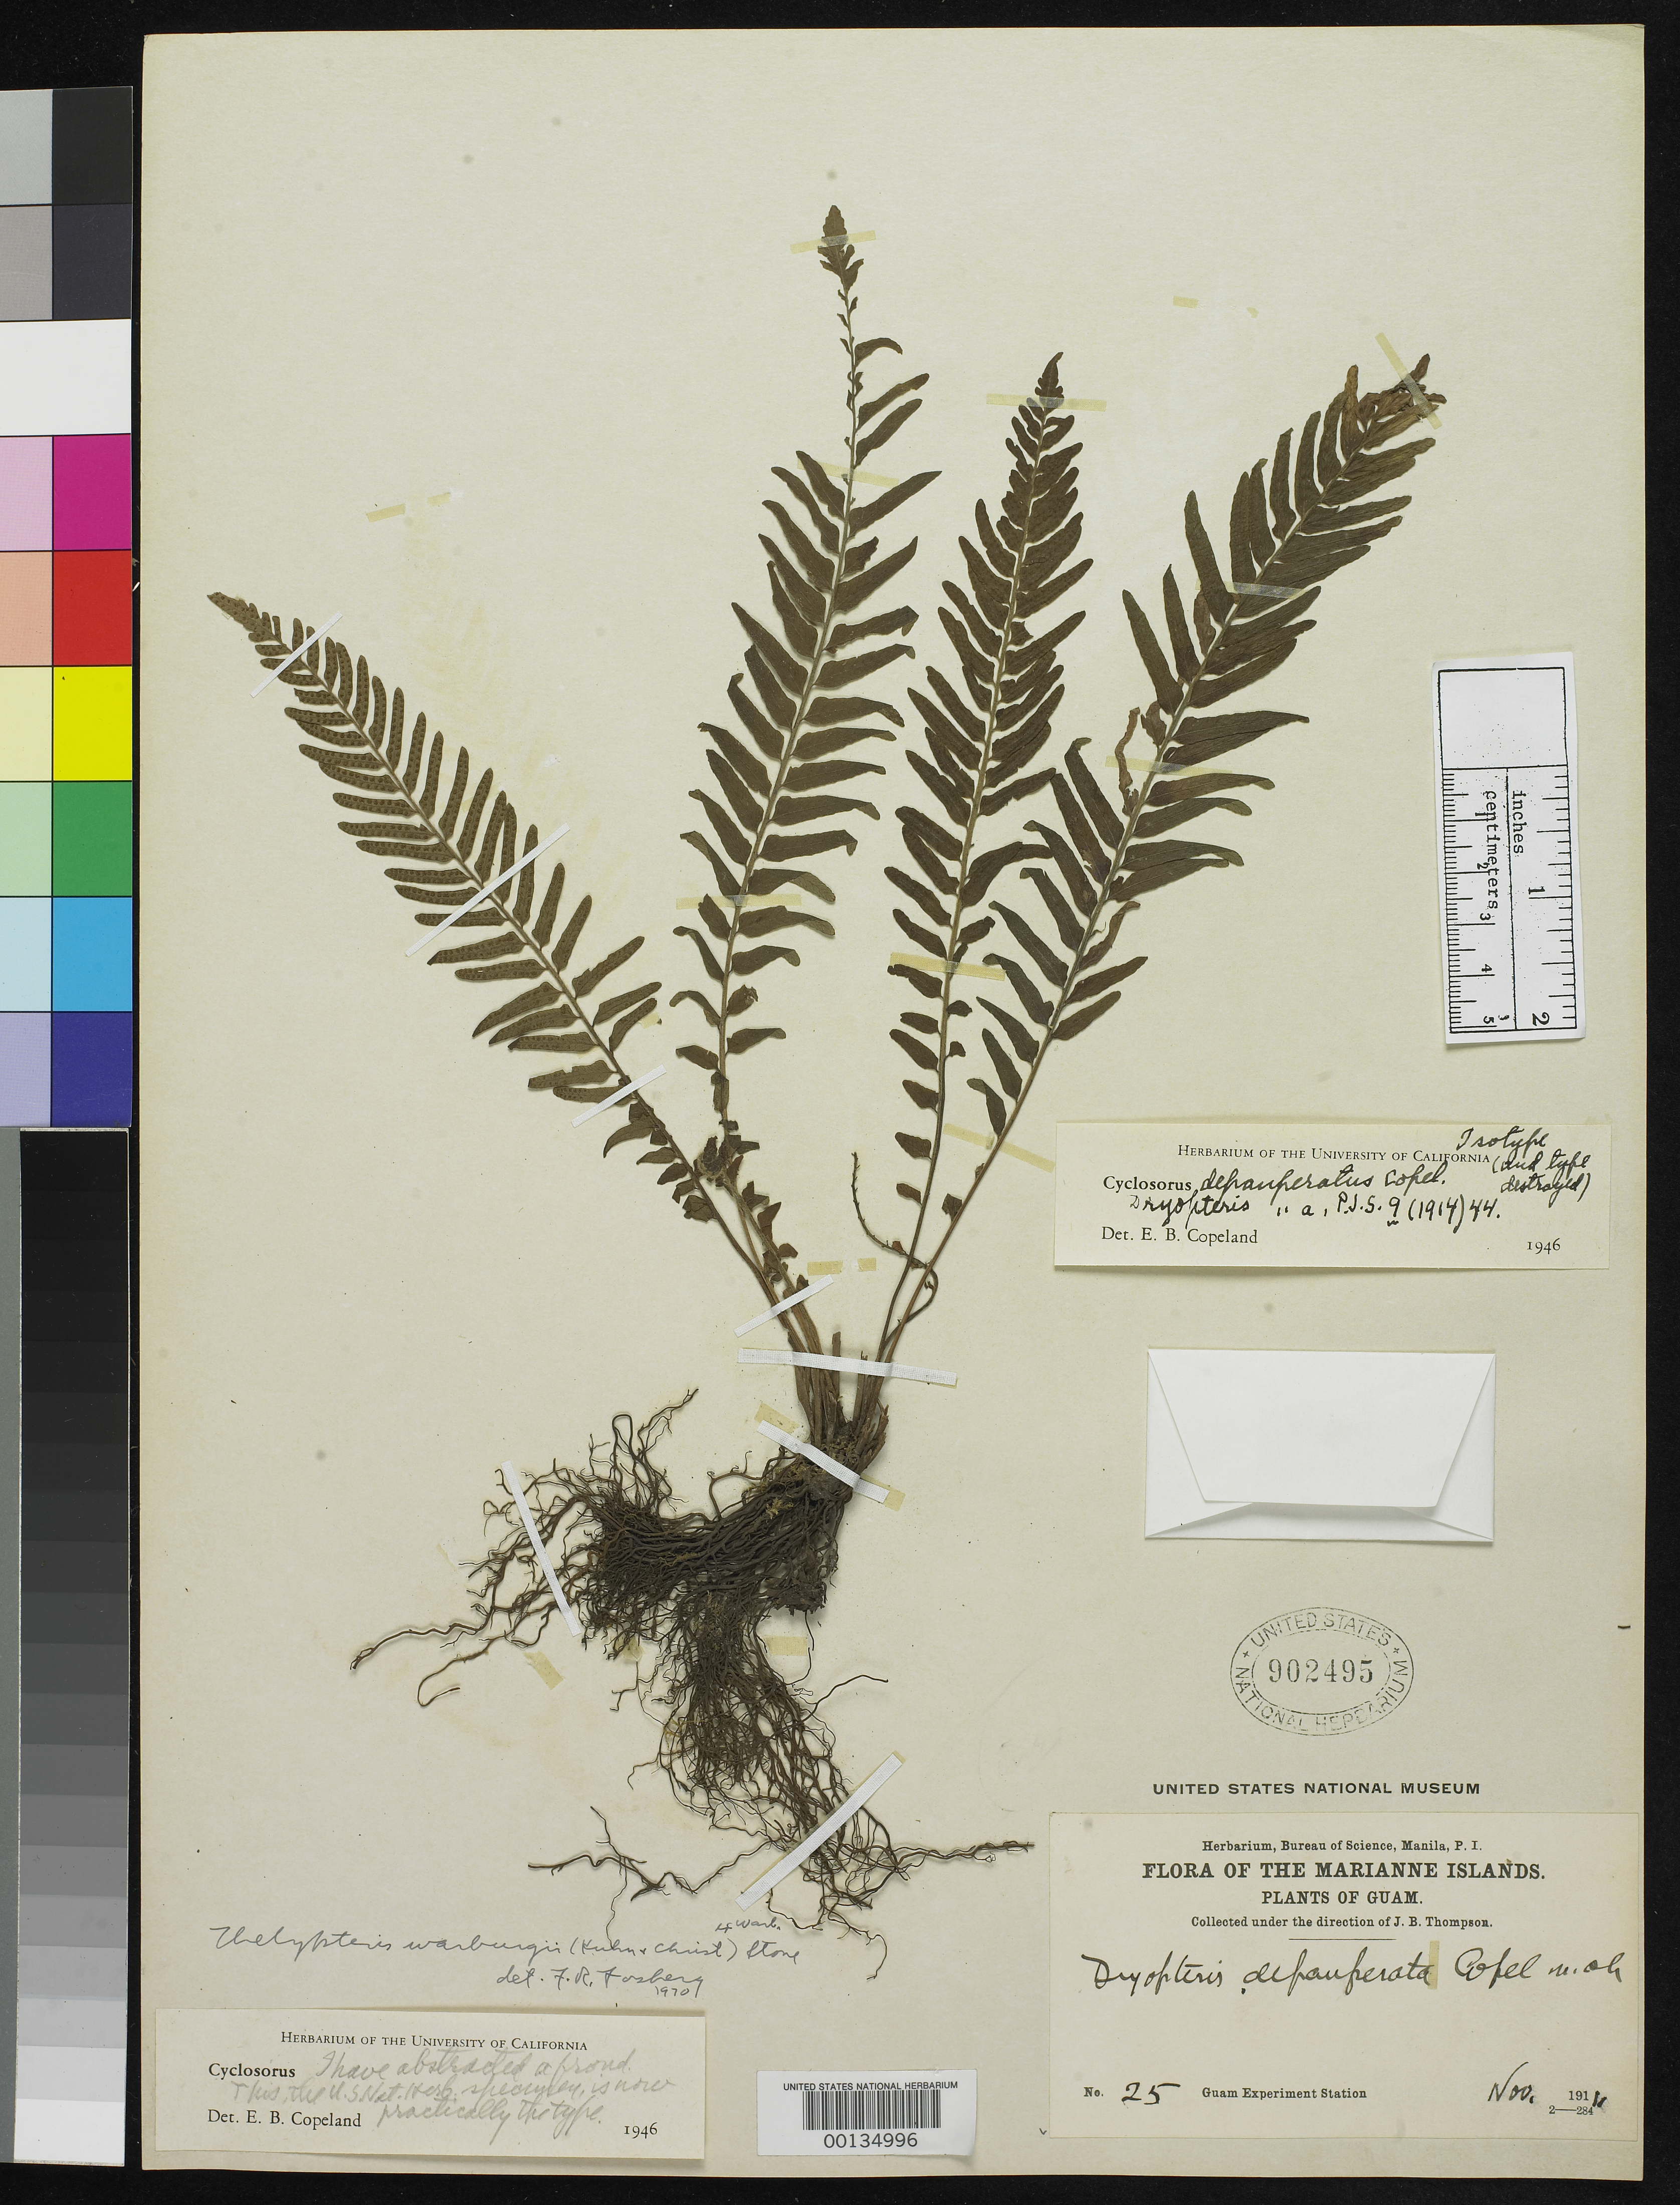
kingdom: Plantae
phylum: Tracheophyta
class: Polypodiopsida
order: Polypodiales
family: Dryopteridaceae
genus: Dryopteris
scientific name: Dryopteris depauperata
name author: Copel.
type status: Isotype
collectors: ex Guam exp. Sta.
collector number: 25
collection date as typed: Mar 1911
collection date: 1911-03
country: Guam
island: Guam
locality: Tolijuice.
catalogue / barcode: US 902495